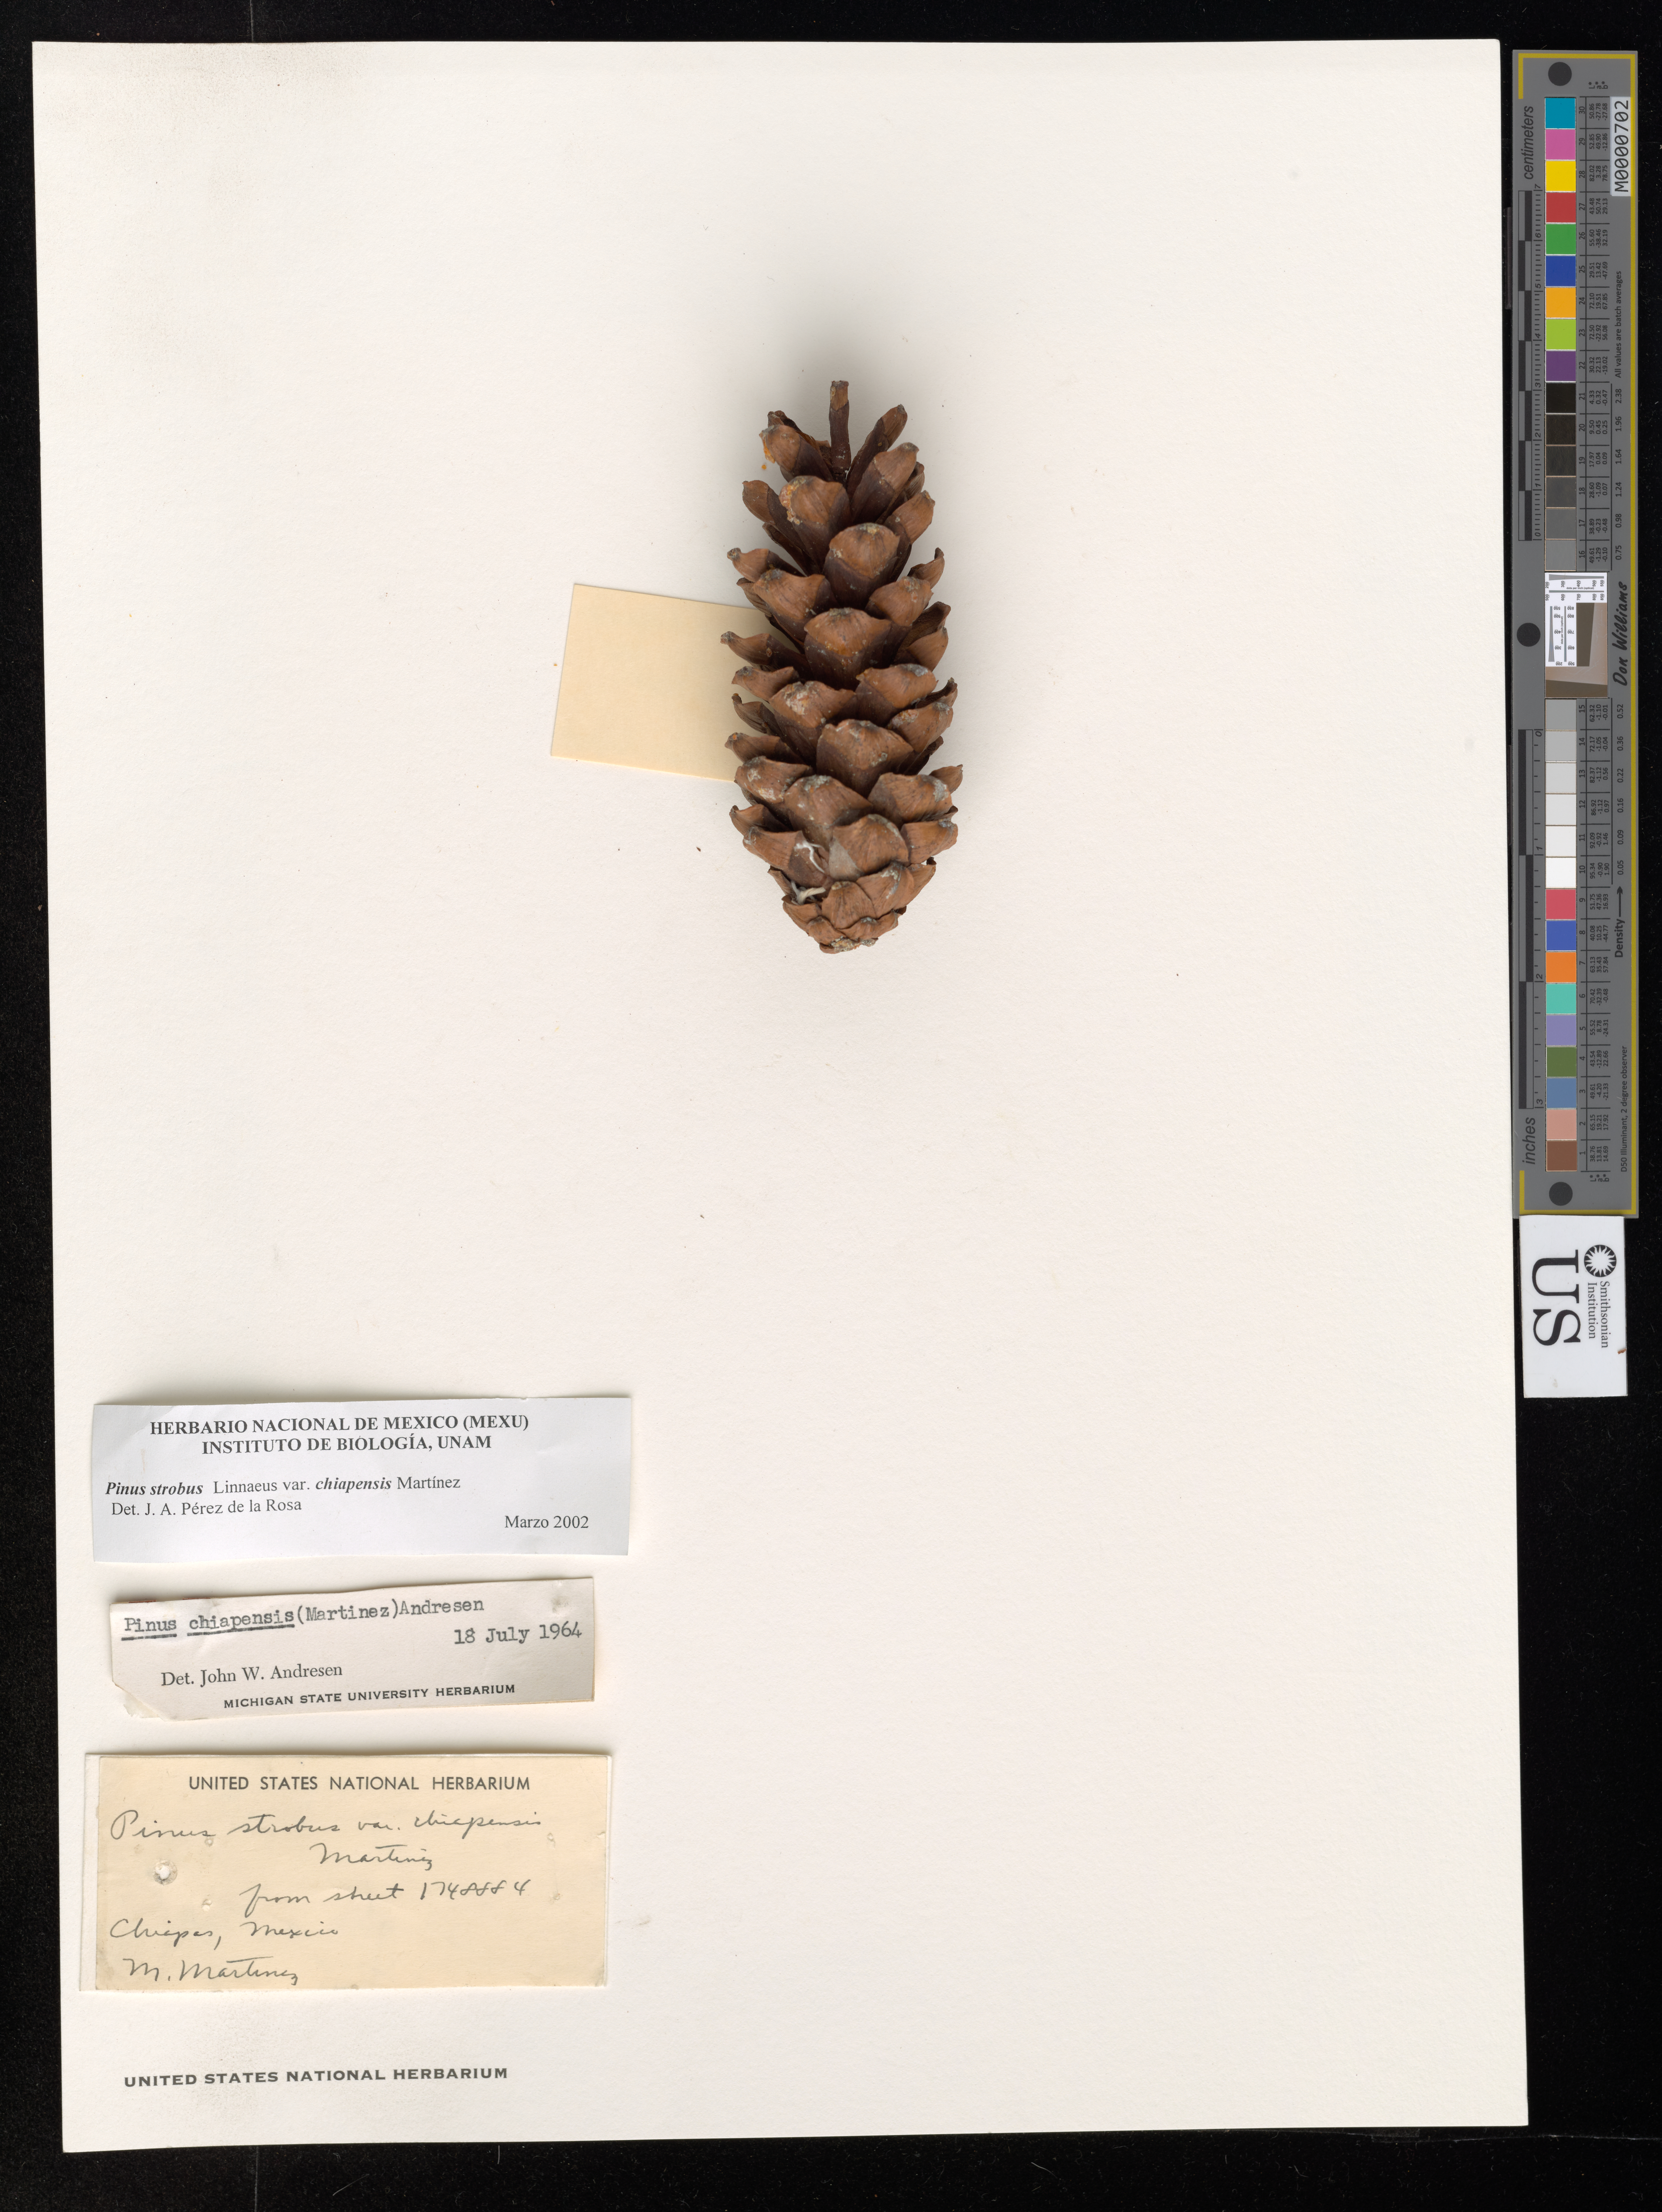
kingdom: Plantae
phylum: Tracheophyta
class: Pinopsida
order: Pinales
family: Pinaceae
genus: Pinus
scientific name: Pinus chiapensis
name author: (Martínez) Andrésen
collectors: M. Martinez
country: Mexico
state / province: Chiapas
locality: Cintalapa.